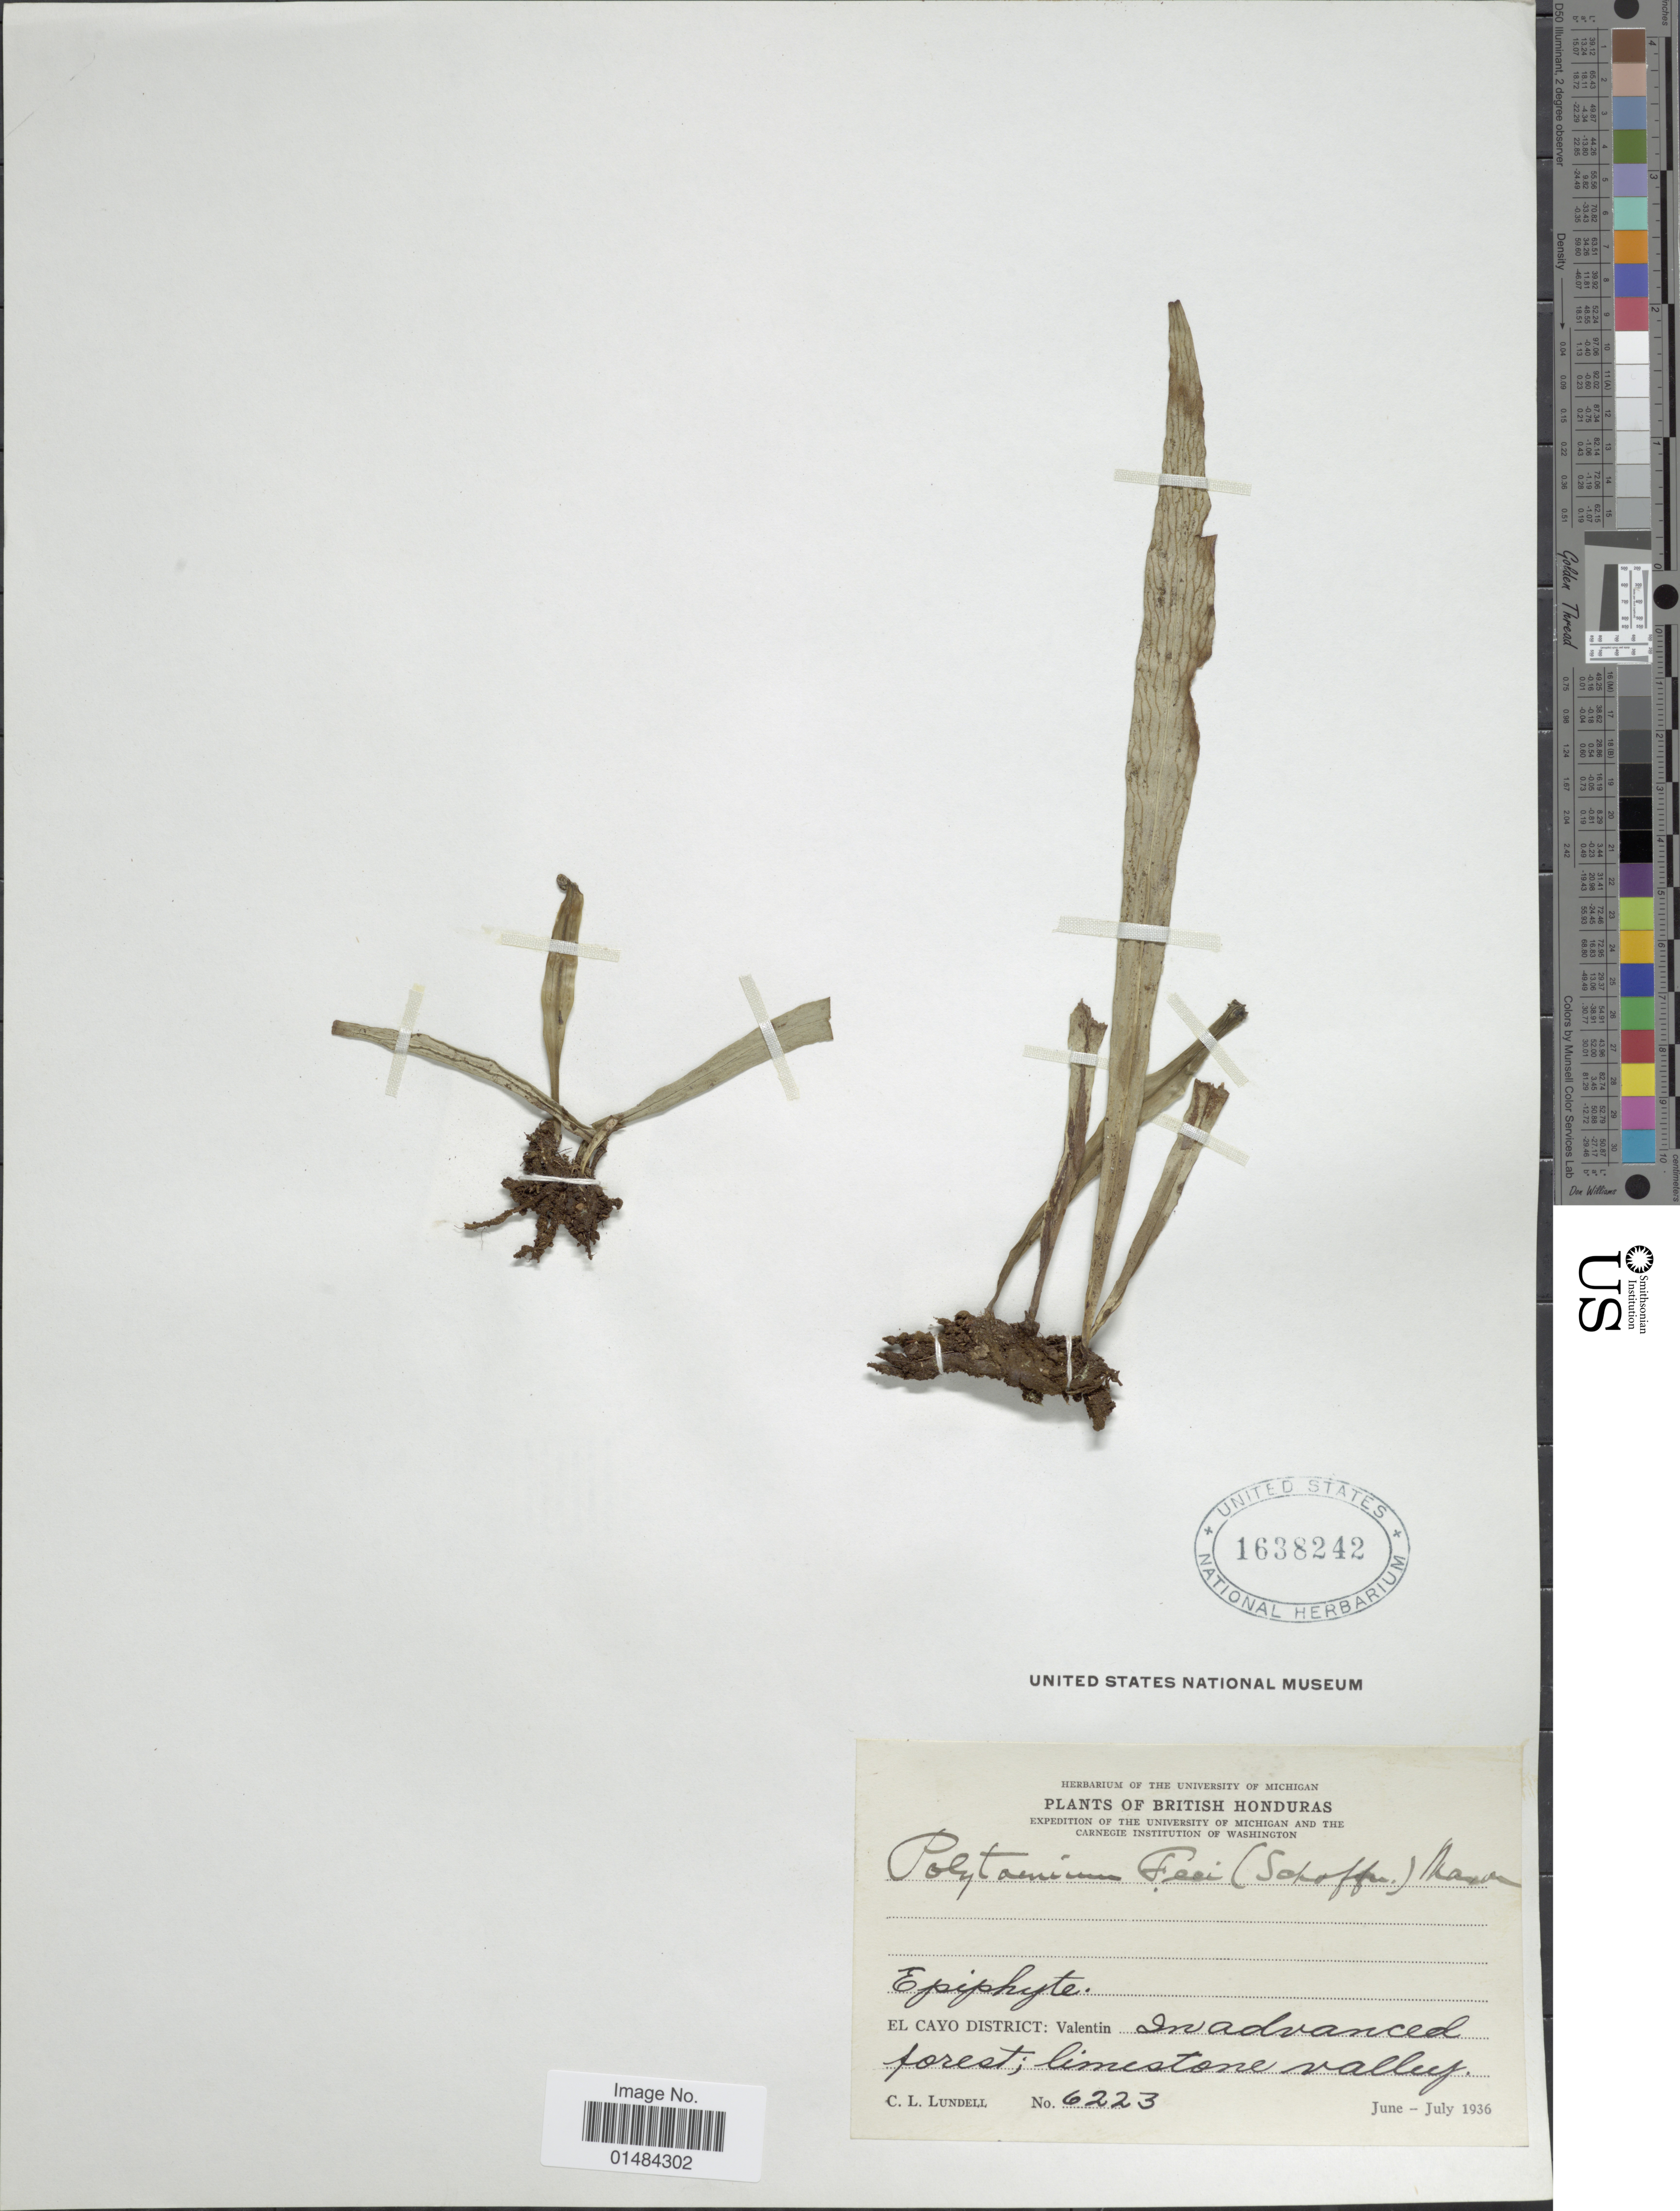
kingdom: Plantae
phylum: Tracheophyta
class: Polypodiopsida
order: Polypodiales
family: Pteridaceae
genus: Polytaenium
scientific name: Polytaenium lanceolatum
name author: (L.) Desv.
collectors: C. L. Lundell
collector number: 6223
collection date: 1936-06/1936-07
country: Belize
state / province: Cayo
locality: Honduras, El Cayo District: Valentin, in advanced forest; limestone valley.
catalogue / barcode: US 1638242